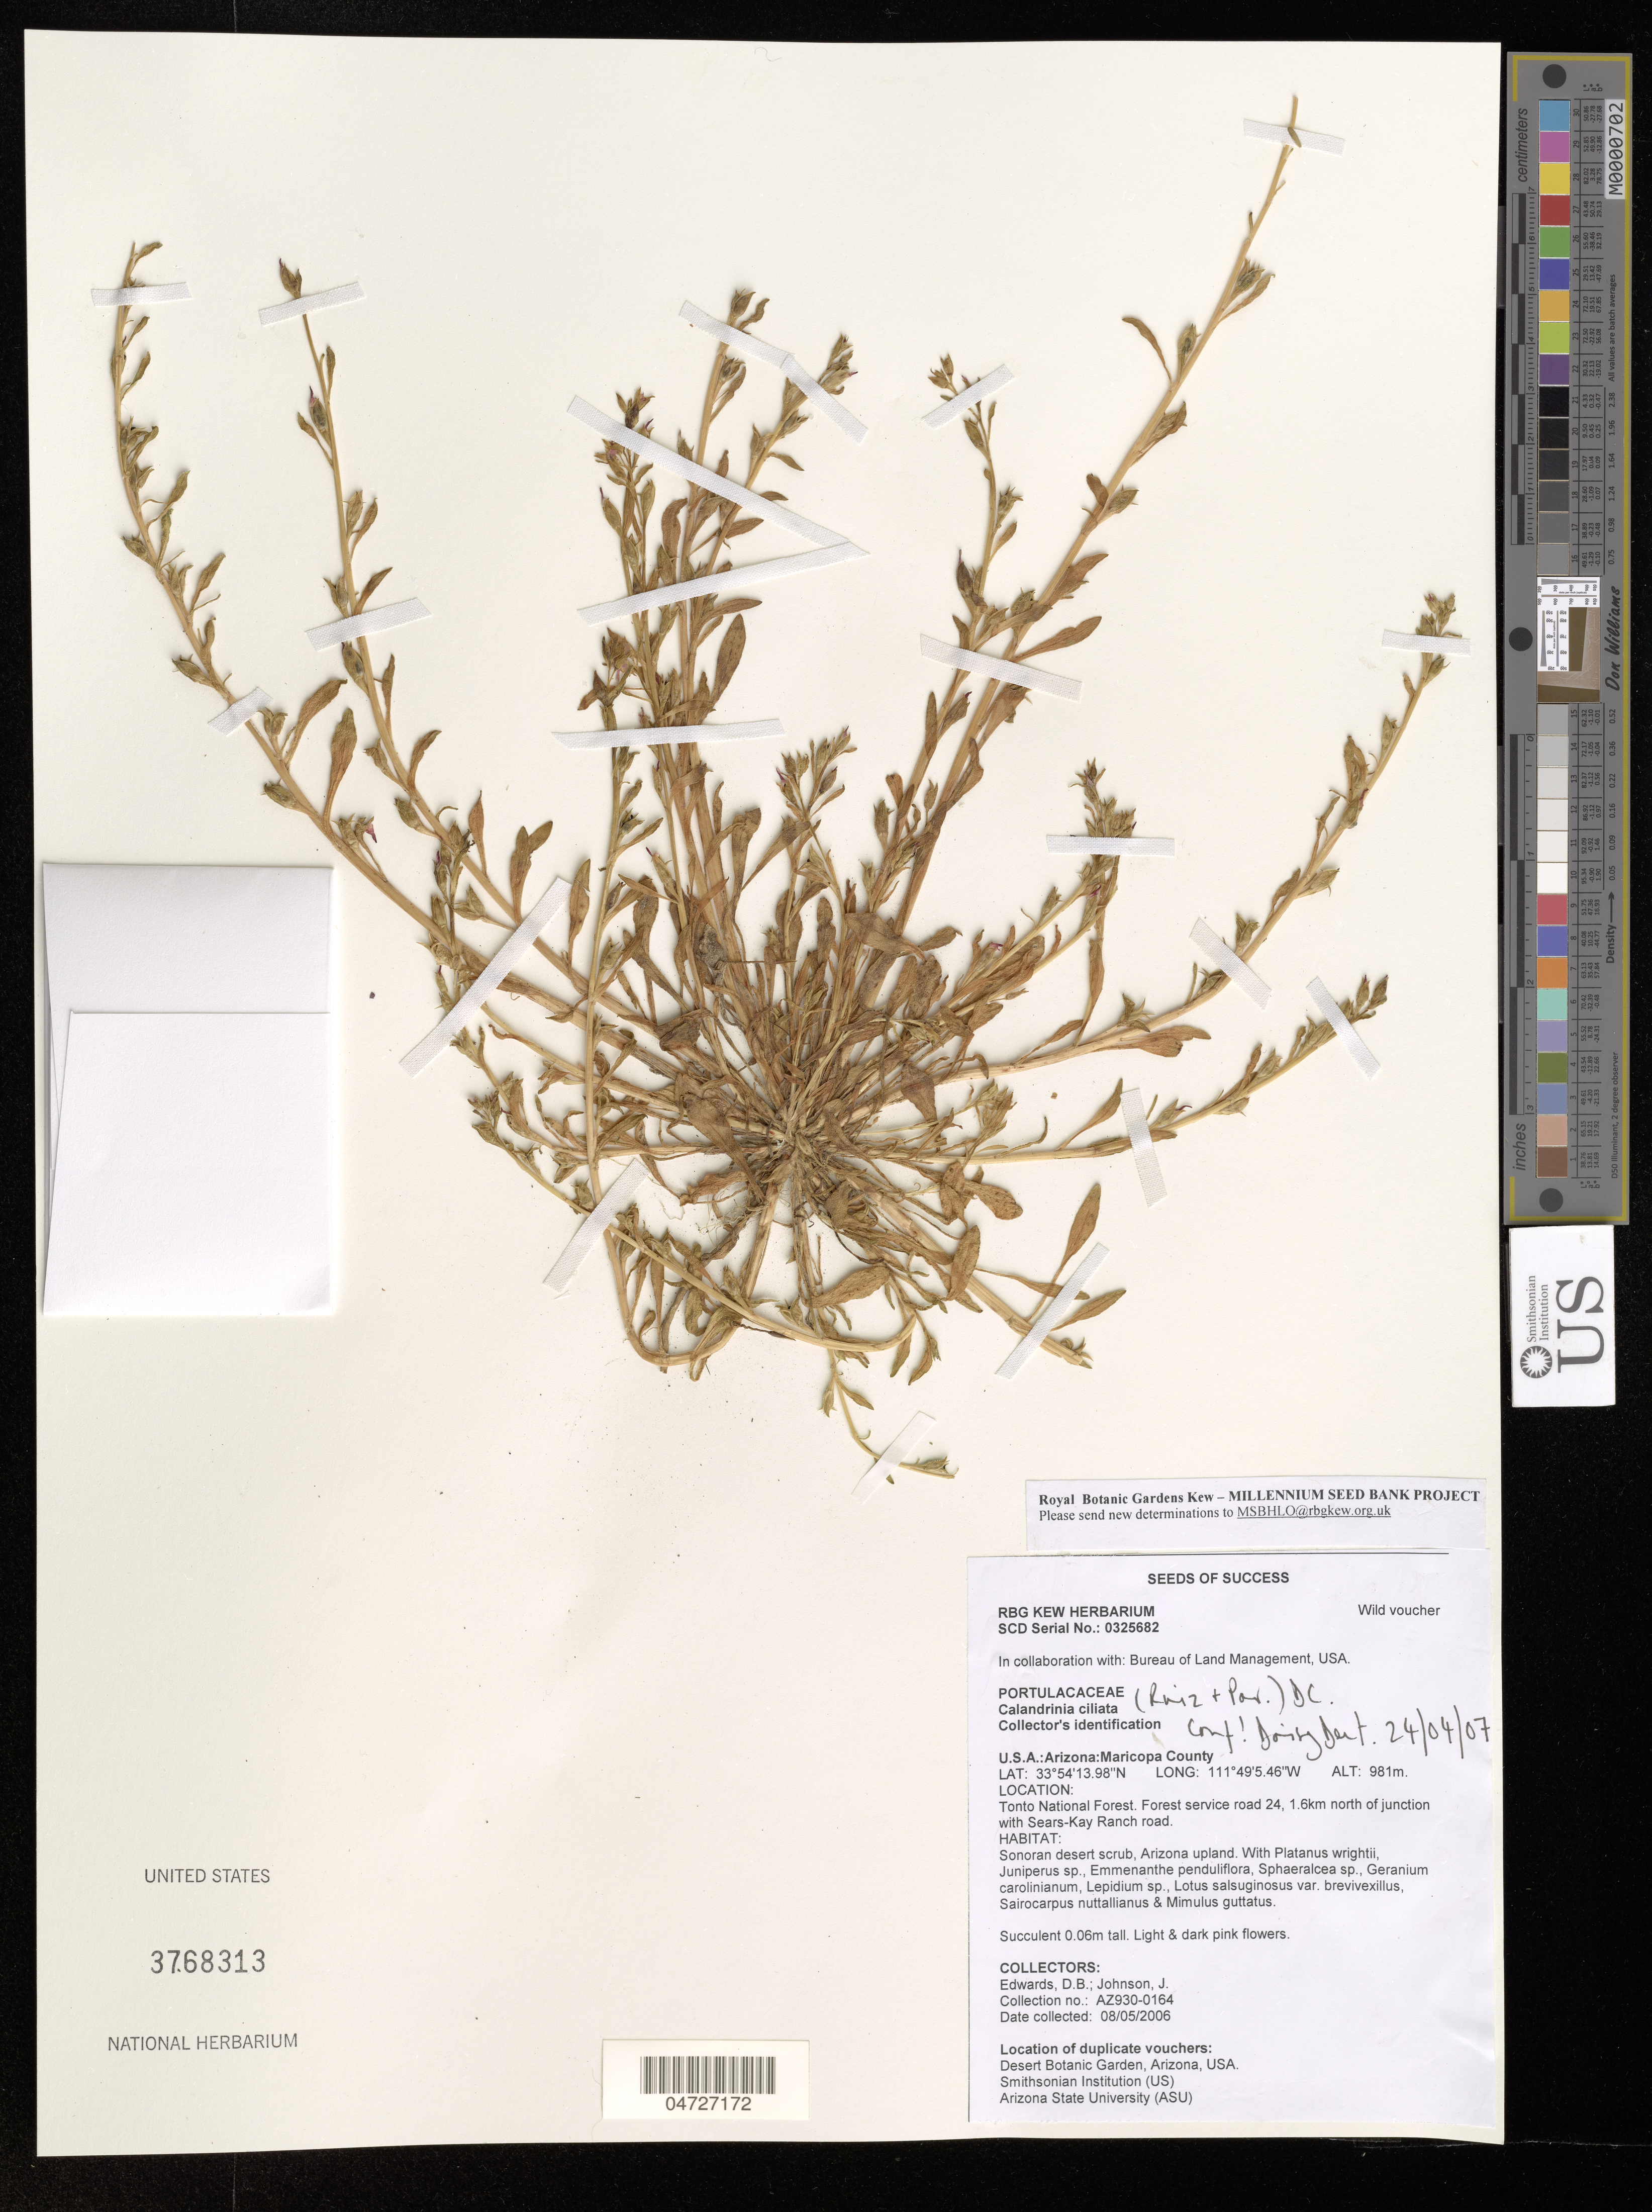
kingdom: Plantae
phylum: Tracheophyta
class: Magnoliopsida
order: Caryophyllales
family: Montiaceae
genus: Calandrinia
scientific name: Calandrinia ciliata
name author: (Ruiz & Pav.) DC.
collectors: D. Edwards & J. Johnson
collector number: AZ930-0164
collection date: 2006-05-08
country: United States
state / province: Arizona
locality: Maricopa County. Tonto National Forest. Forest service road 24, 1.6km north of junction with Sears-Kay Ranch road.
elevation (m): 981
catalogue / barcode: US 3768313